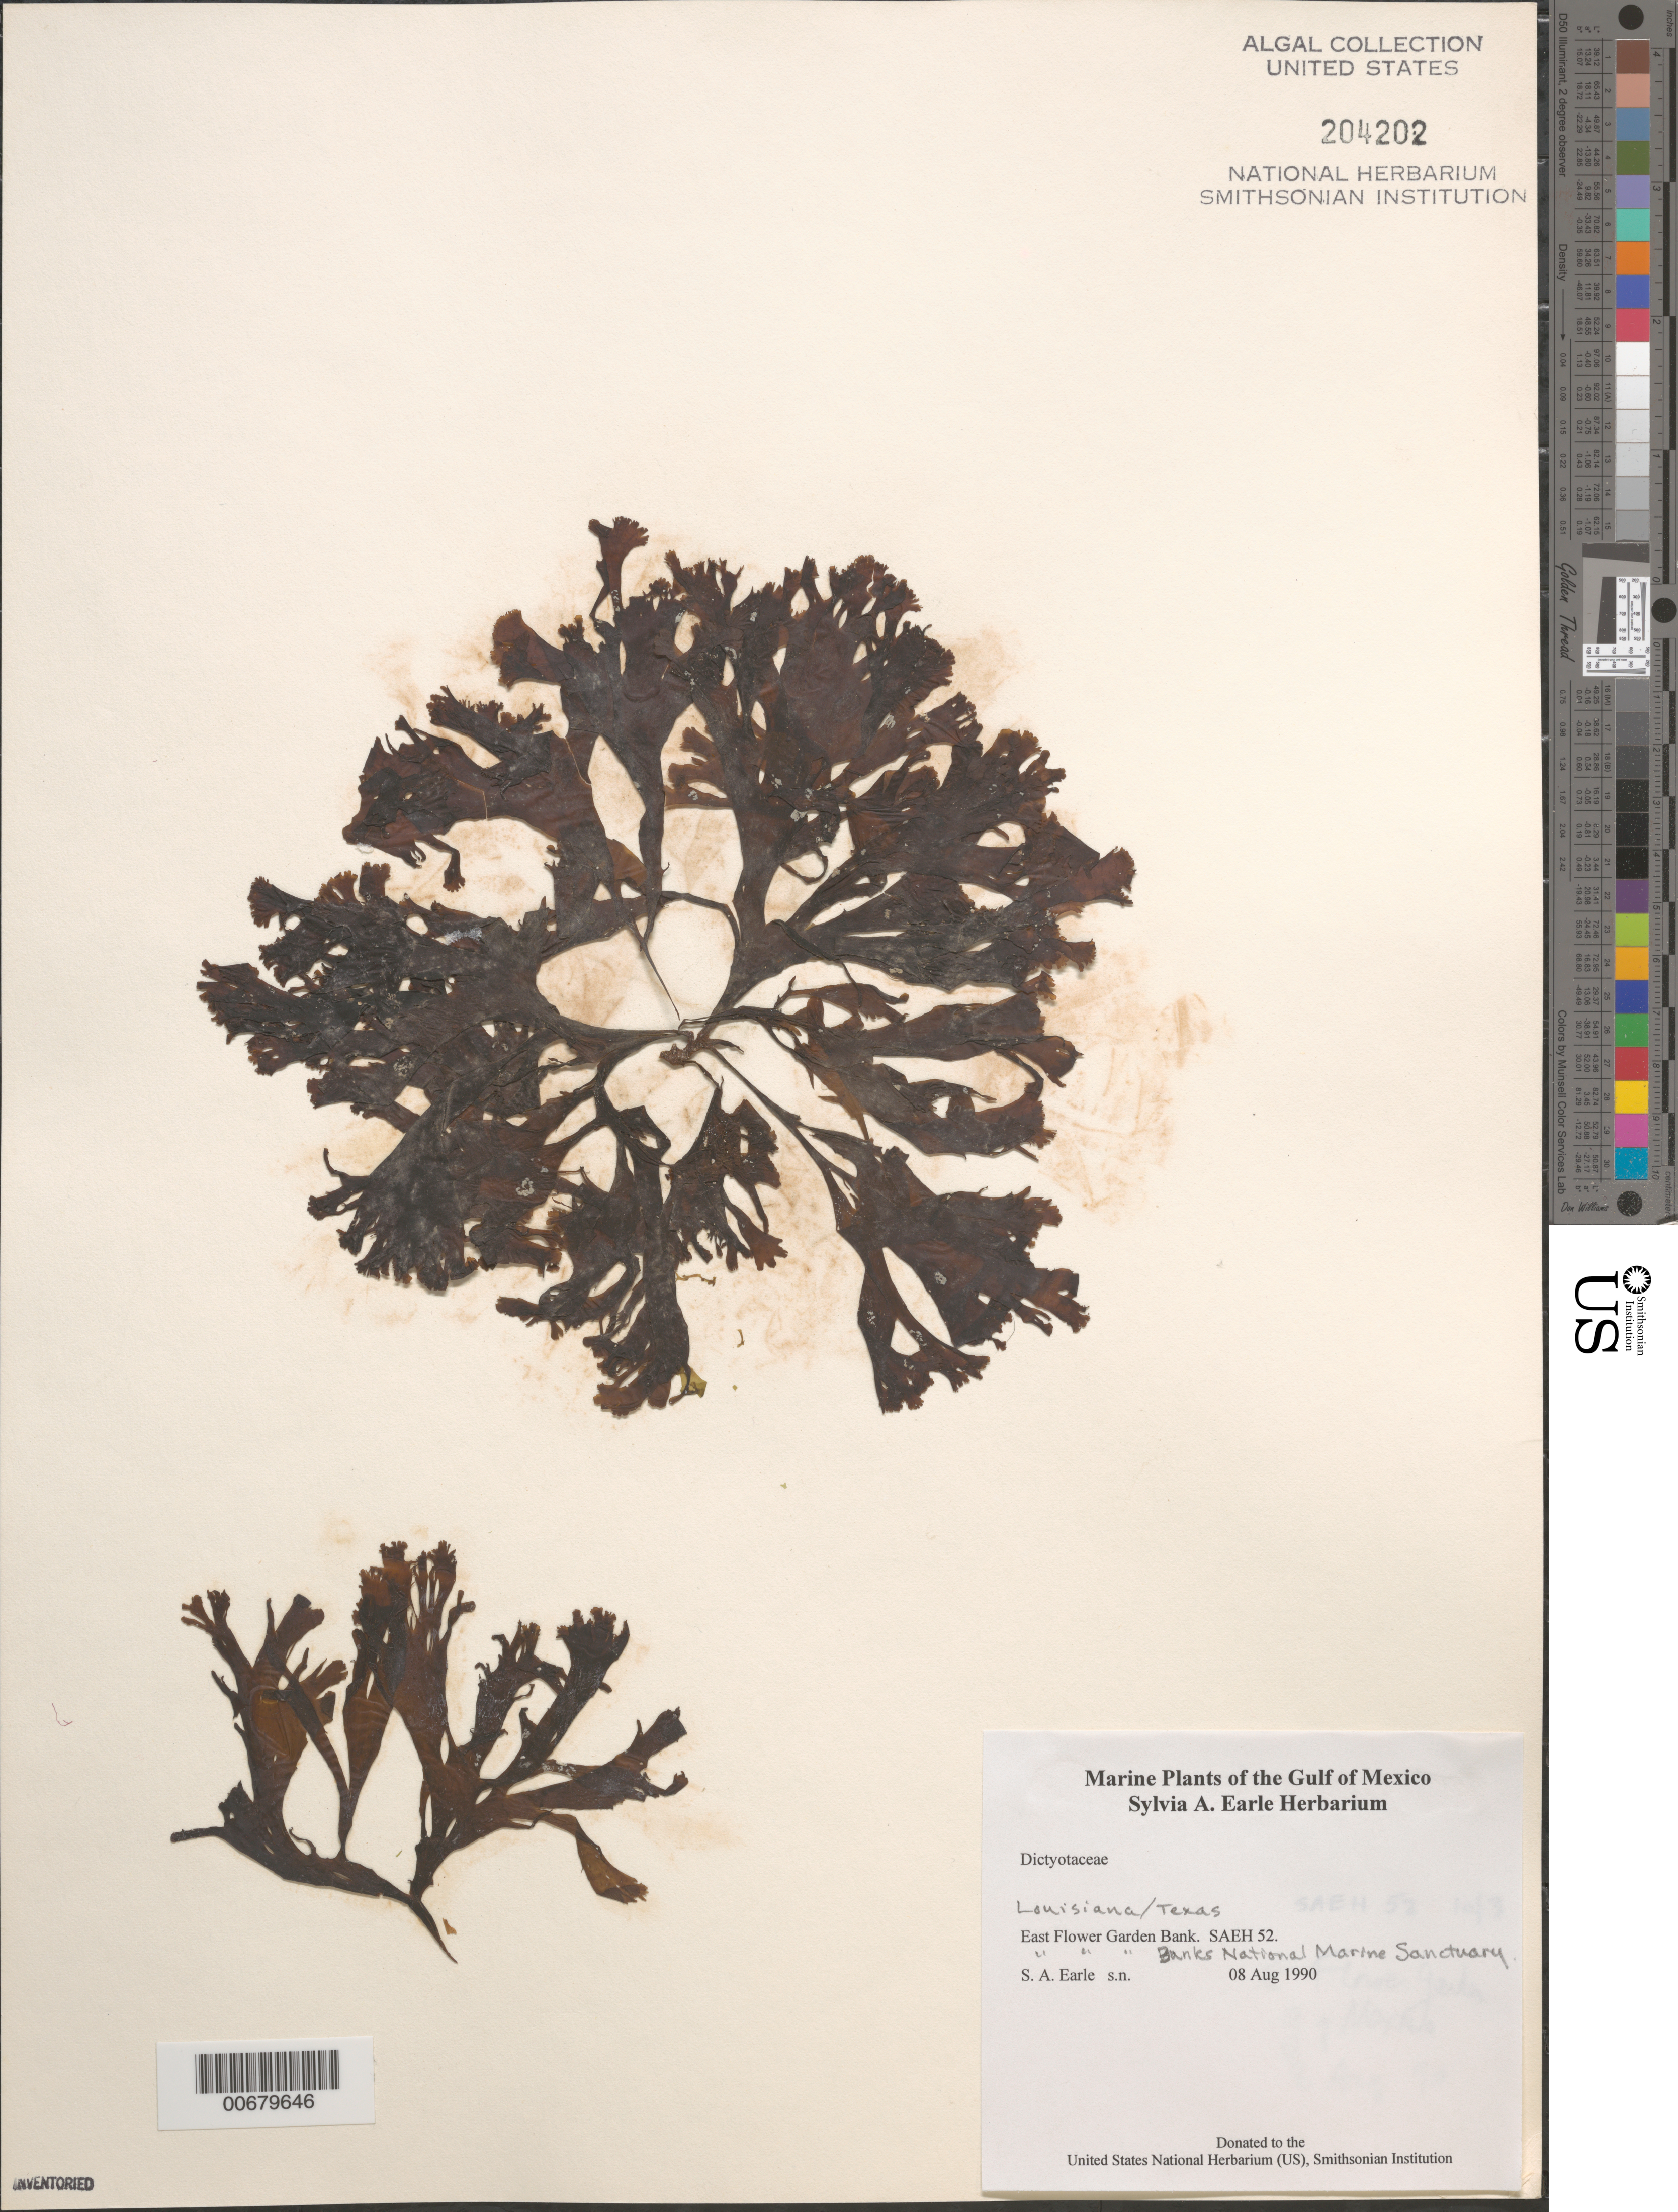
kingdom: Chromista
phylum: Ochrophyta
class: Phaeophyceae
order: Dictyotales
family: Dictyotaceae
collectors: S. A. Earle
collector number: SAEH 52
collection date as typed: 08 Aug 1990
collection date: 1990-08-08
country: United States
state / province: Louisiana / Texas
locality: East Flower Garden Bank, Flower Garden Banks National Marine Sanctuary, Gulf of Mexico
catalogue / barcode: US 204202